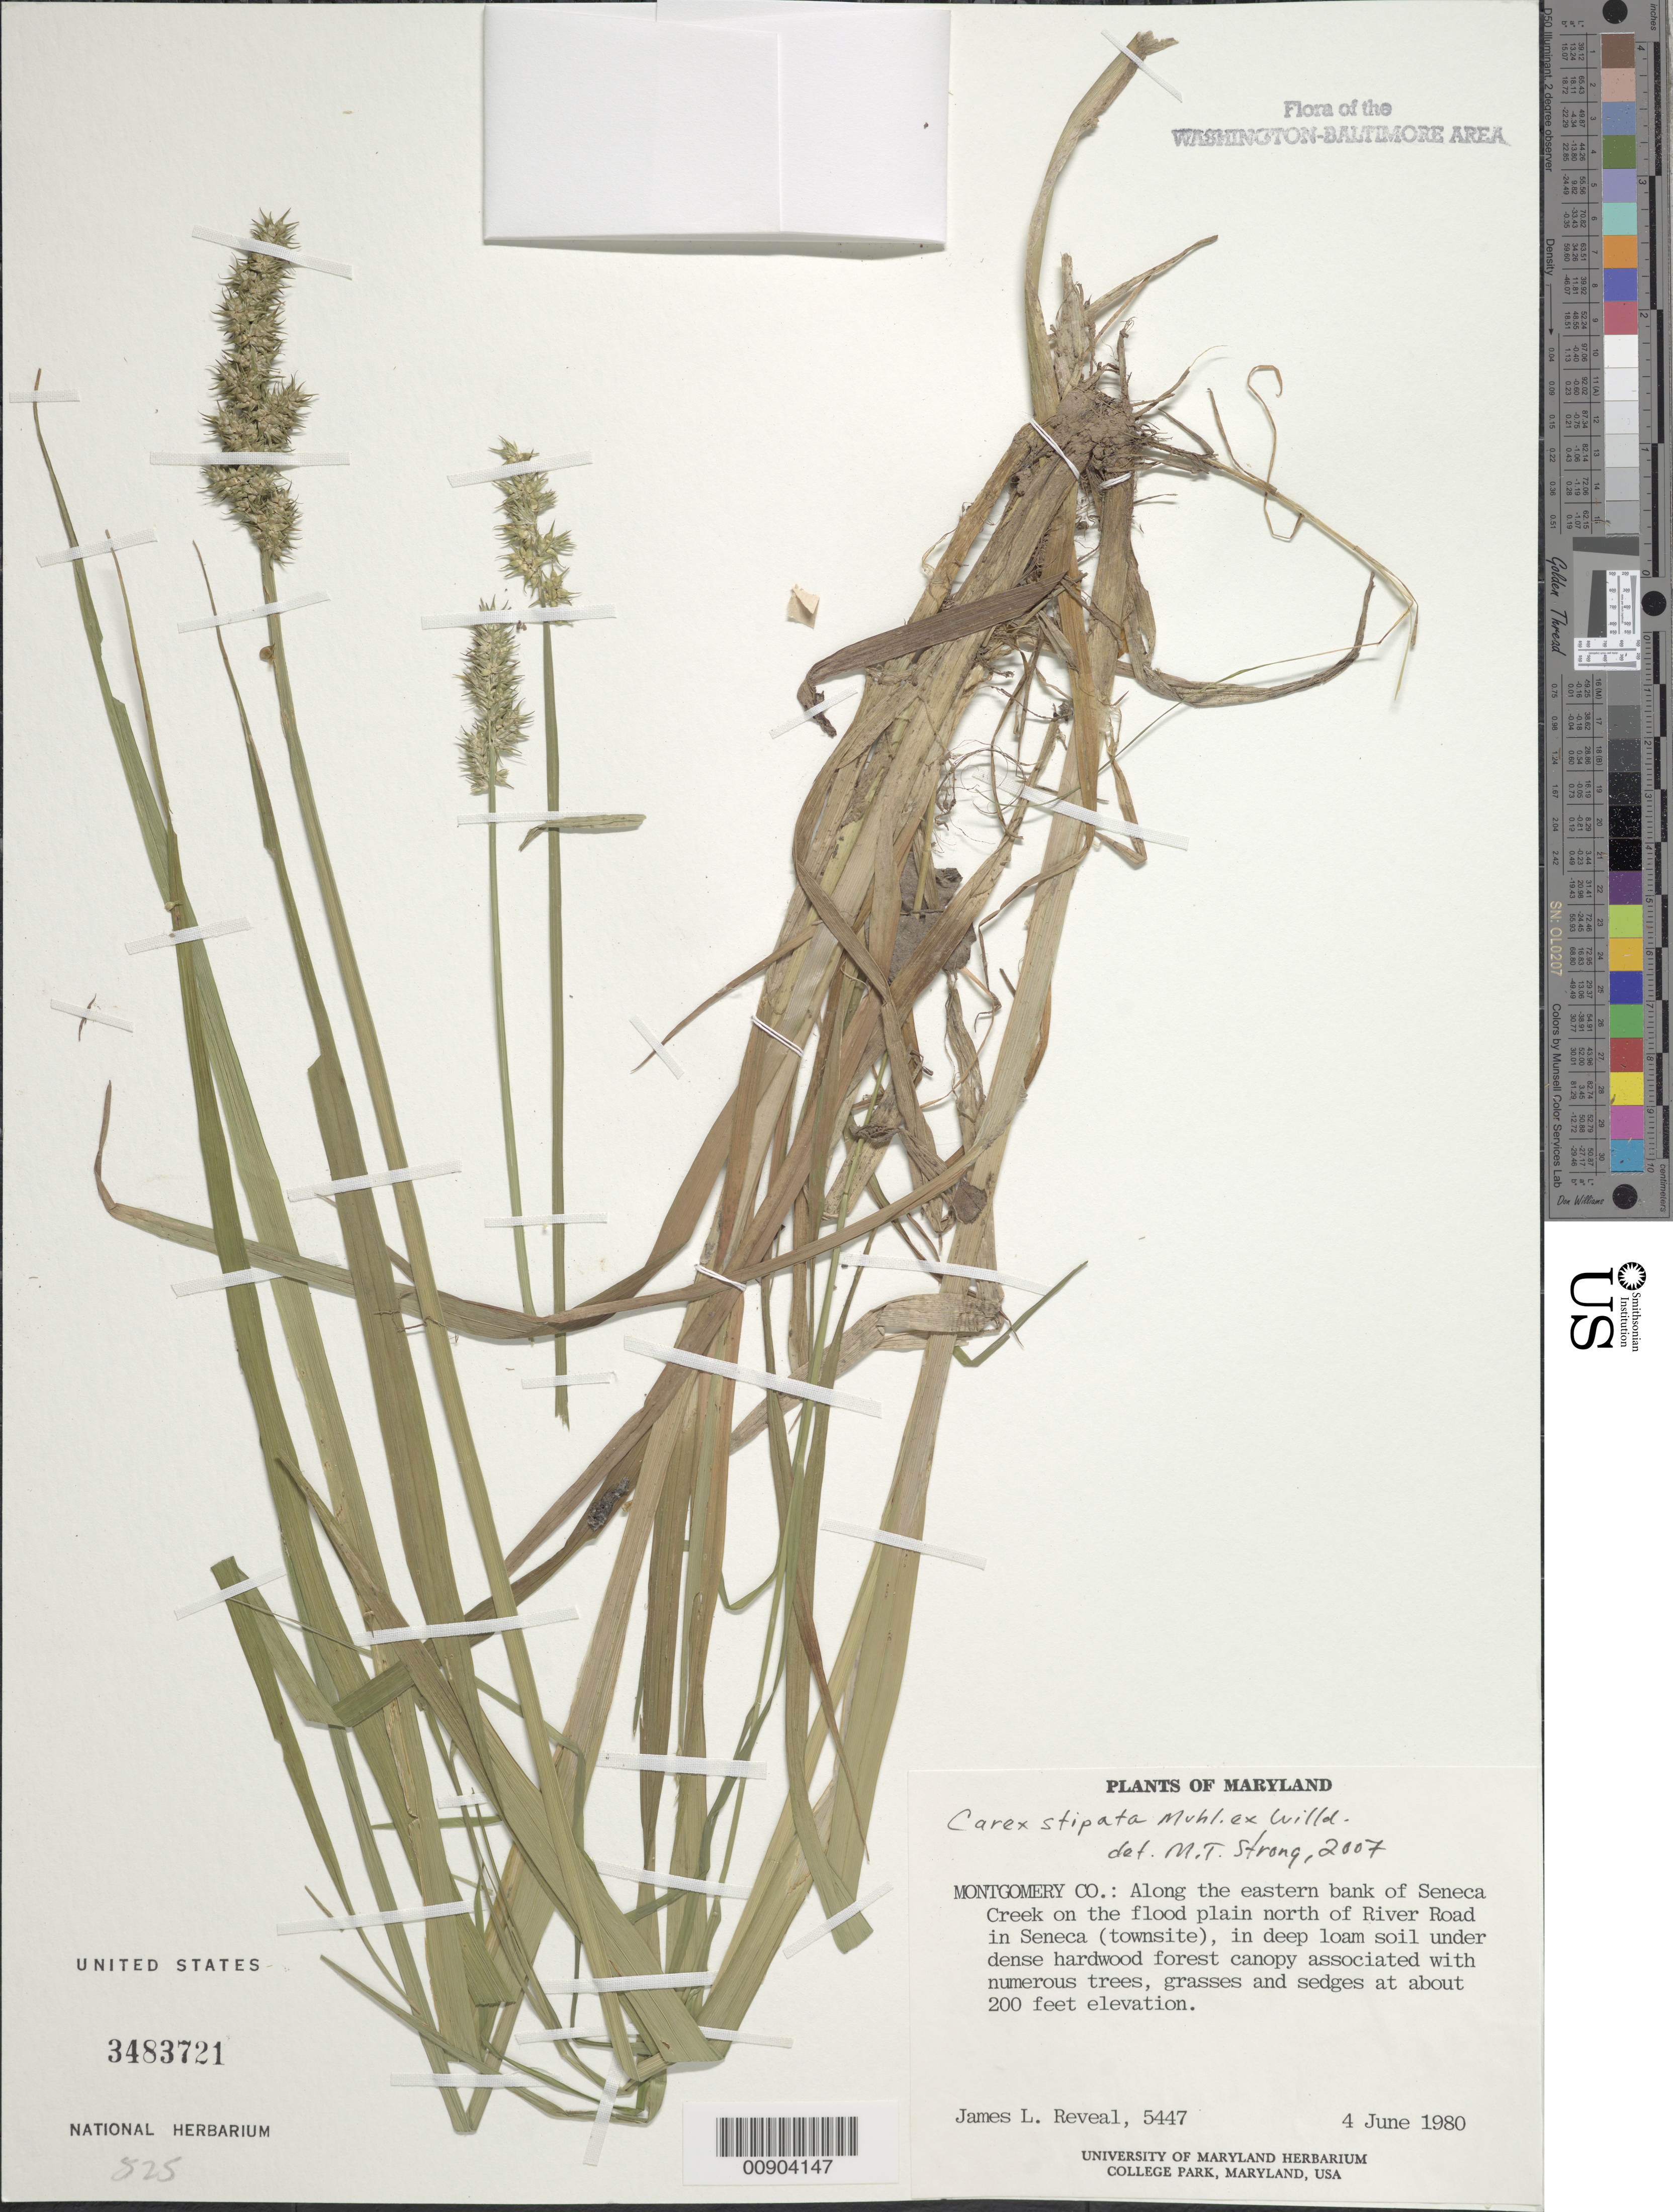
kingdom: Plantae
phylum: Tracheophyta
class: Liliopsida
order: Poales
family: Cyperaceae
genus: Carex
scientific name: Carex stipata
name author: Muhl. ex Willd.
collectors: J. L. Reveal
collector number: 5447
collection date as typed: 4 june 1980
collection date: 1980-06-04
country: United States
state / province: Maryland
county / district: Montgomery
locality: Along the eastern bank of Seneca Creek north of River road in Seneca (townsite)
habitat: On flood plain. In deep loam soil under dense hardwood forest canopy associated with numerous trees, grasses and sedges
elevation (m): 61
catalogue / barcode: US 3483721